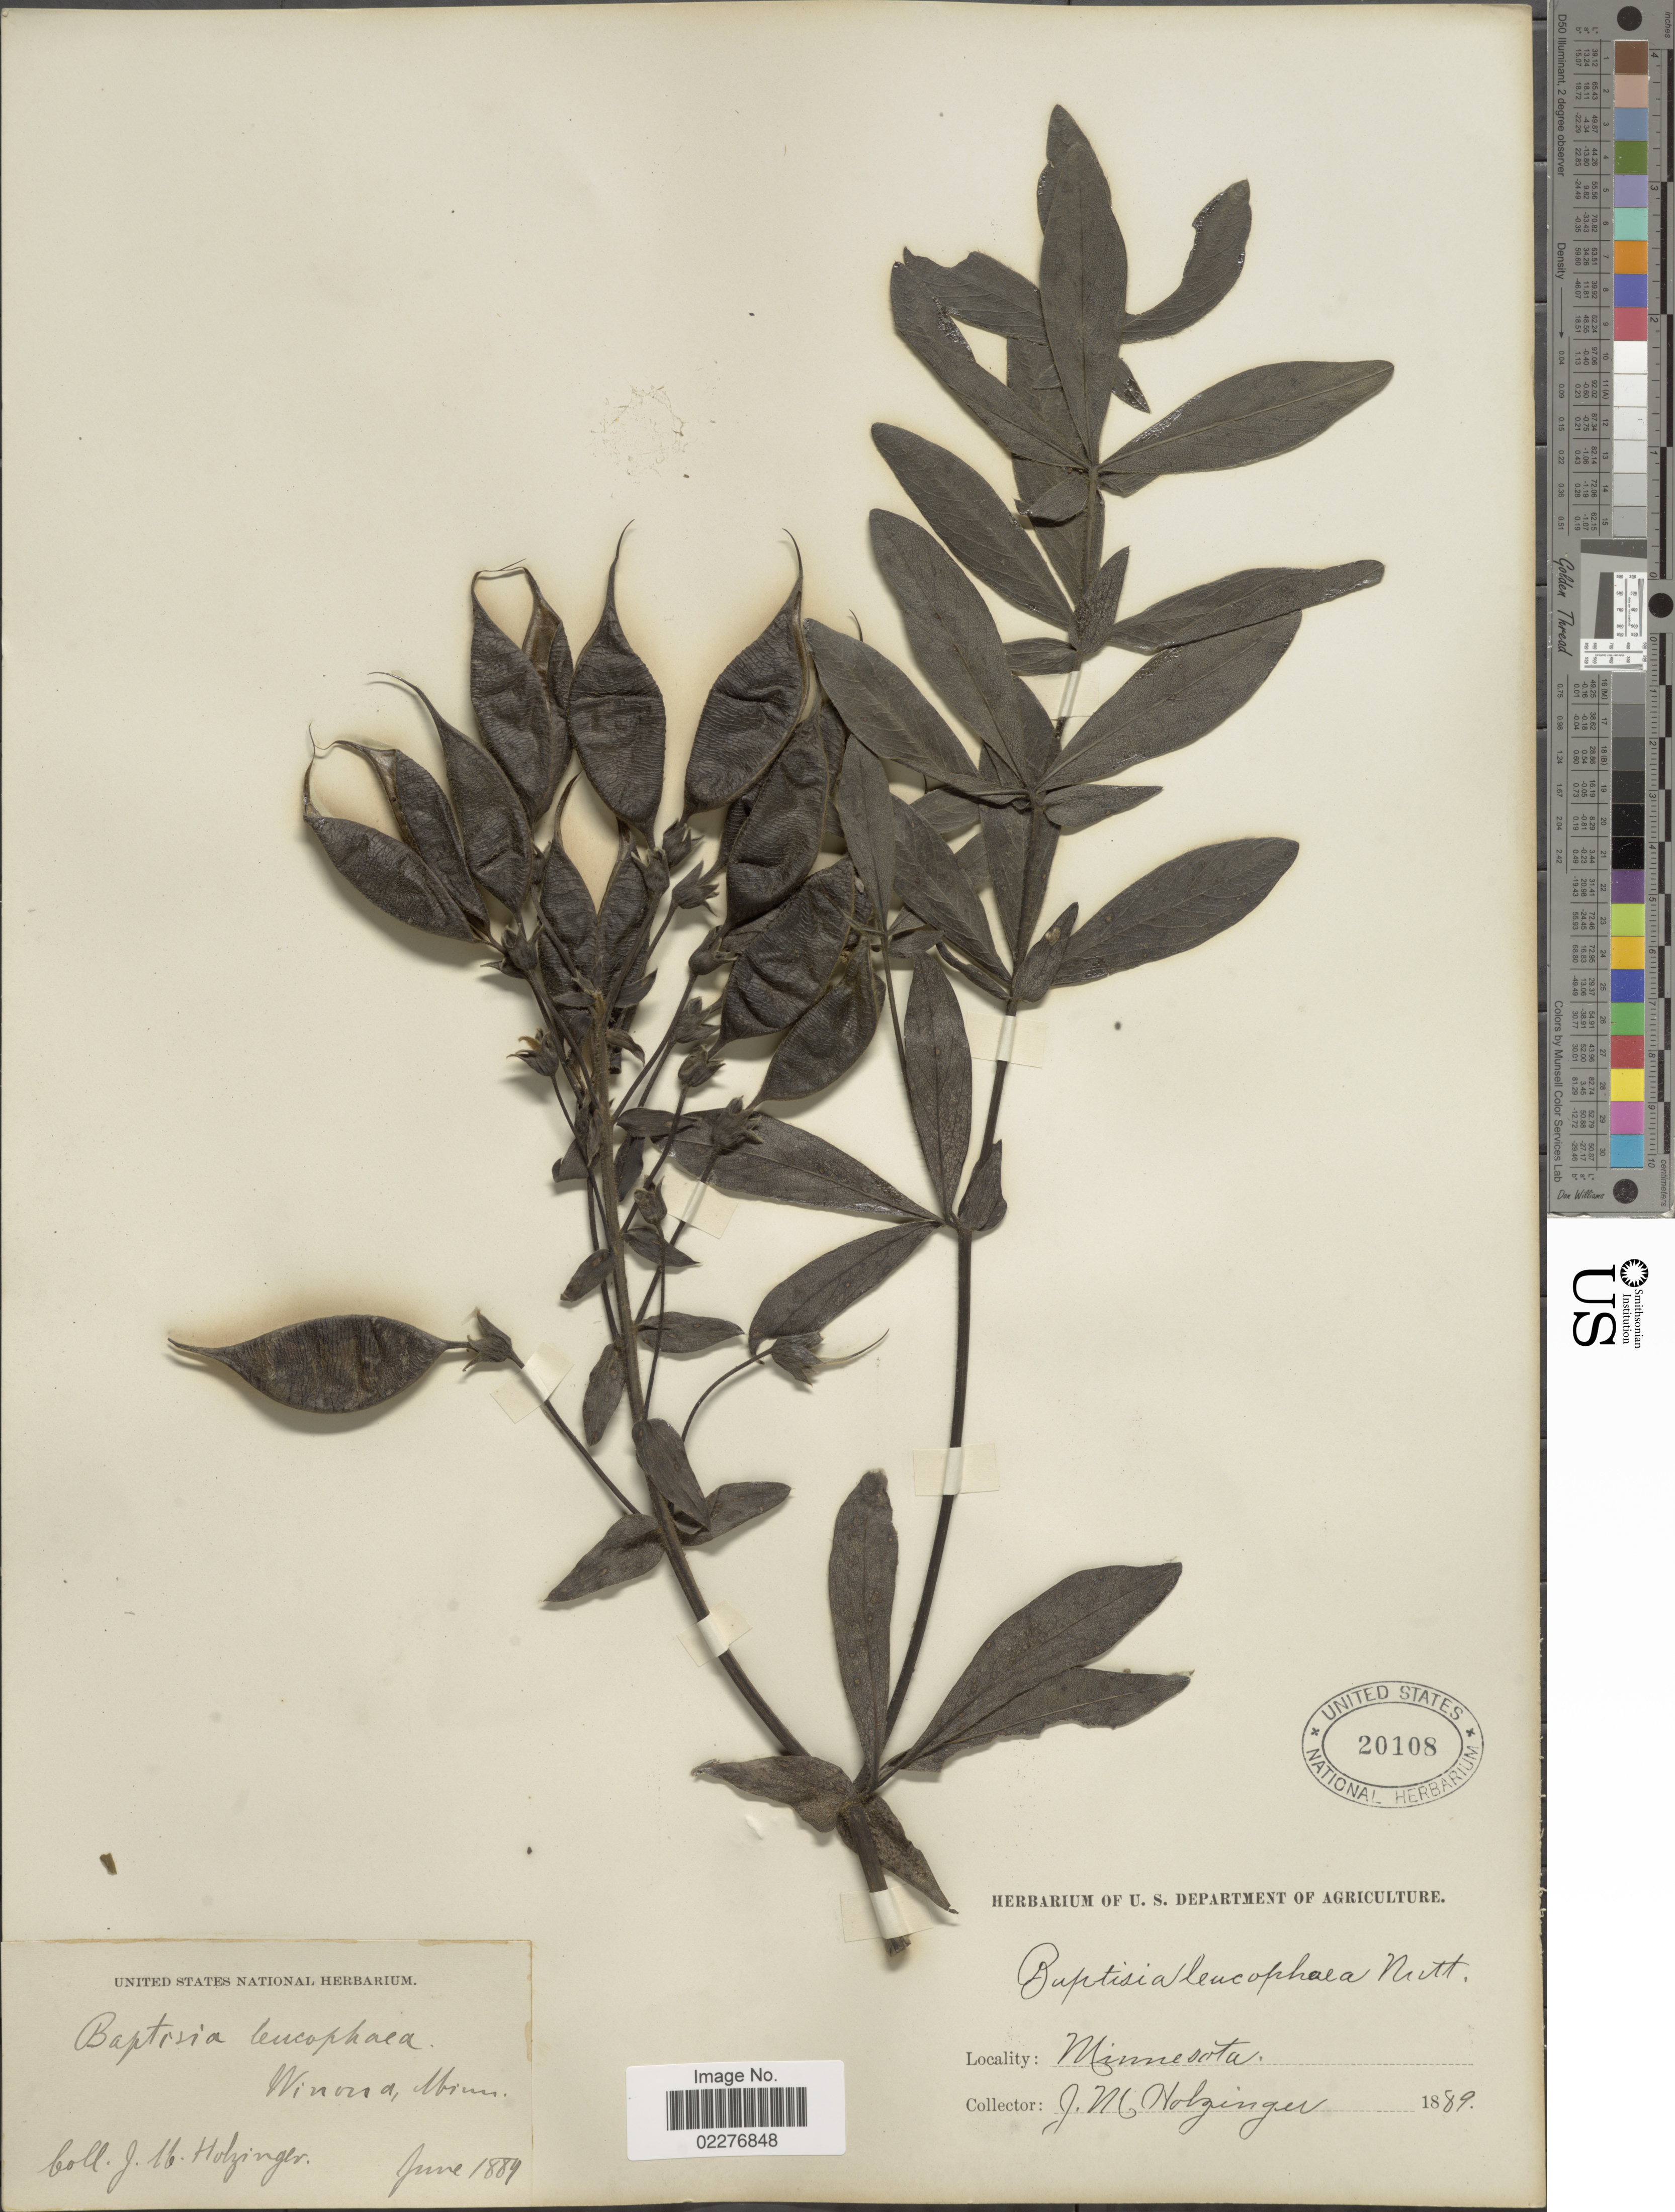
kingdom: Plantae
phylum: Tracheophyta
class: Magnoliopsida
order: Fabales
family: Fabaceae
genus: Baptisia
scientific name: Baptisia leucophaea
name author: Nutt.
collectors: J. M. Holzinger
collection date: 1889-06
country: United States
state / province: Minnesota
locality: Winona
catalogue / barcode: US 20108